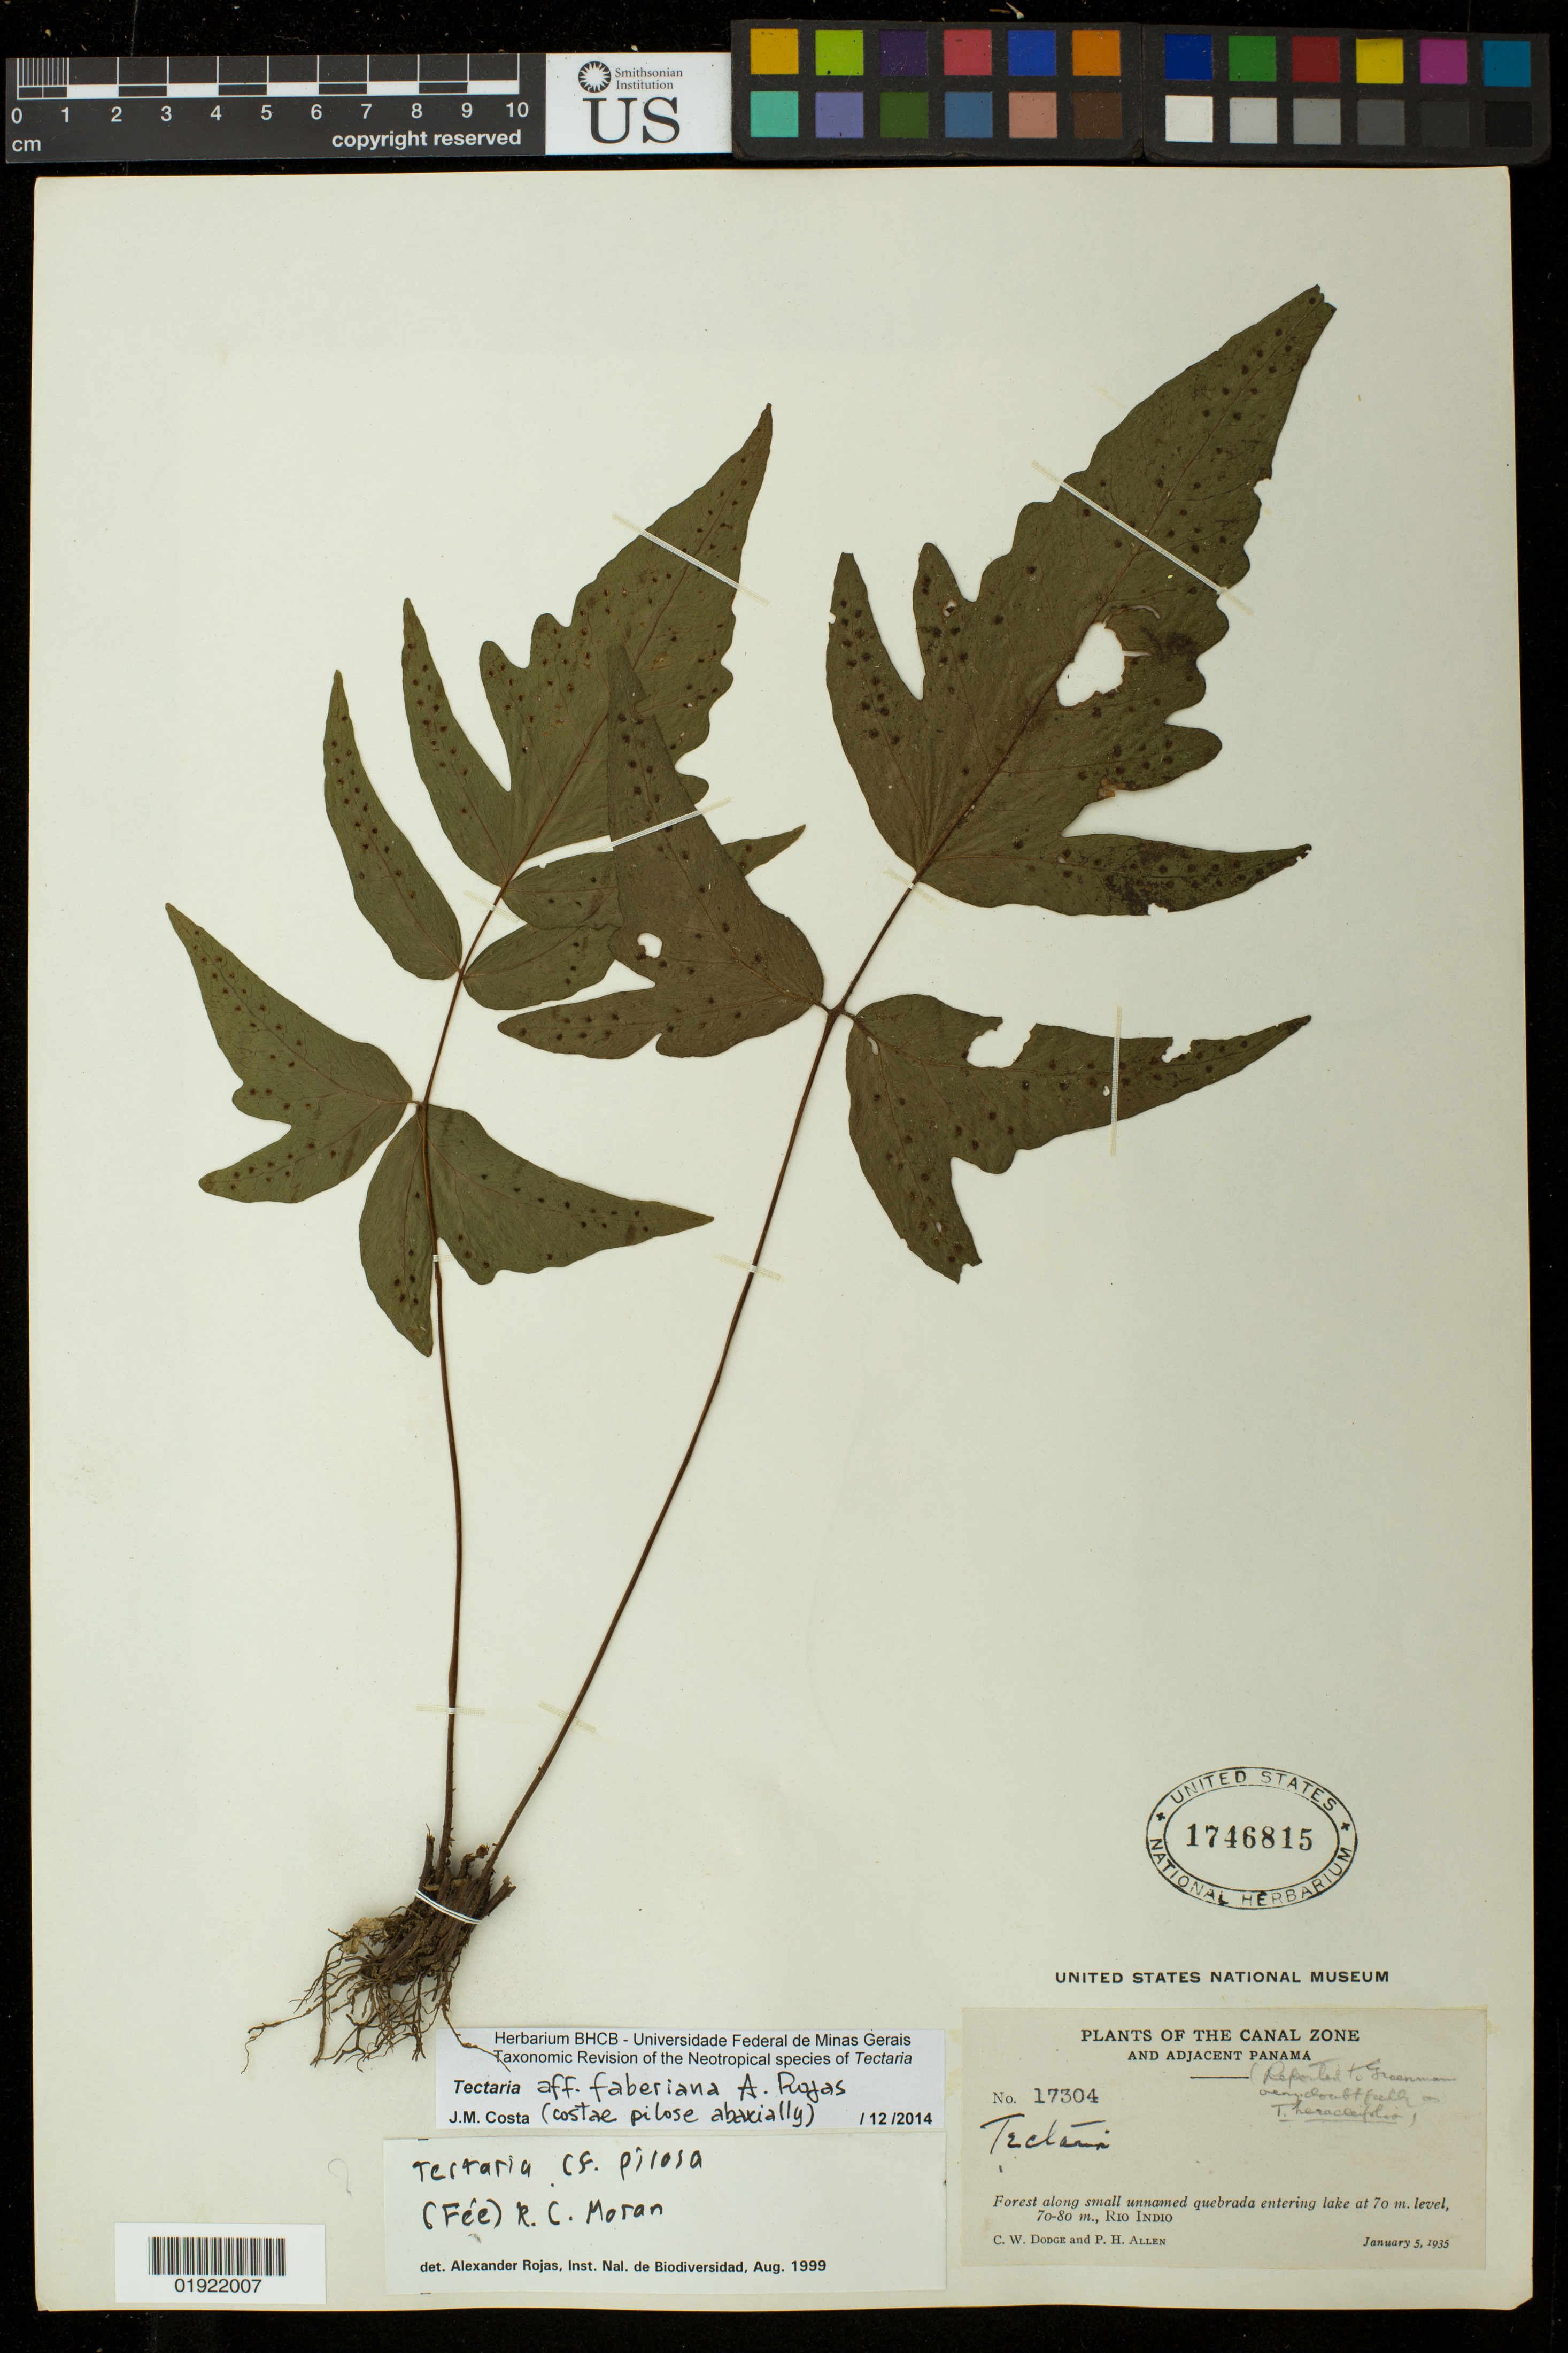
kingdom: Plantae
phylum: Tracheophyta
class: Polypodiopsida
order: Polypodiales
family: Tectariaceae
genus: Tectaria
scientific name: Tectaria faberiana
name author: A. Rojas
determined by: Costa, J. M.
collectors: C. W. Dodge & P. H. Allen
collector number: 17304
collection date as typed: January 5, 1935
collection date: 1935-01-05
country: Panama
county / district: Canal Zone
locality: adjacent Panama Forest along small unnamed quebrada entering lake at 70 m. level, Rio Indio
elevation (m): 70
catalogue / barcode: US 1746815